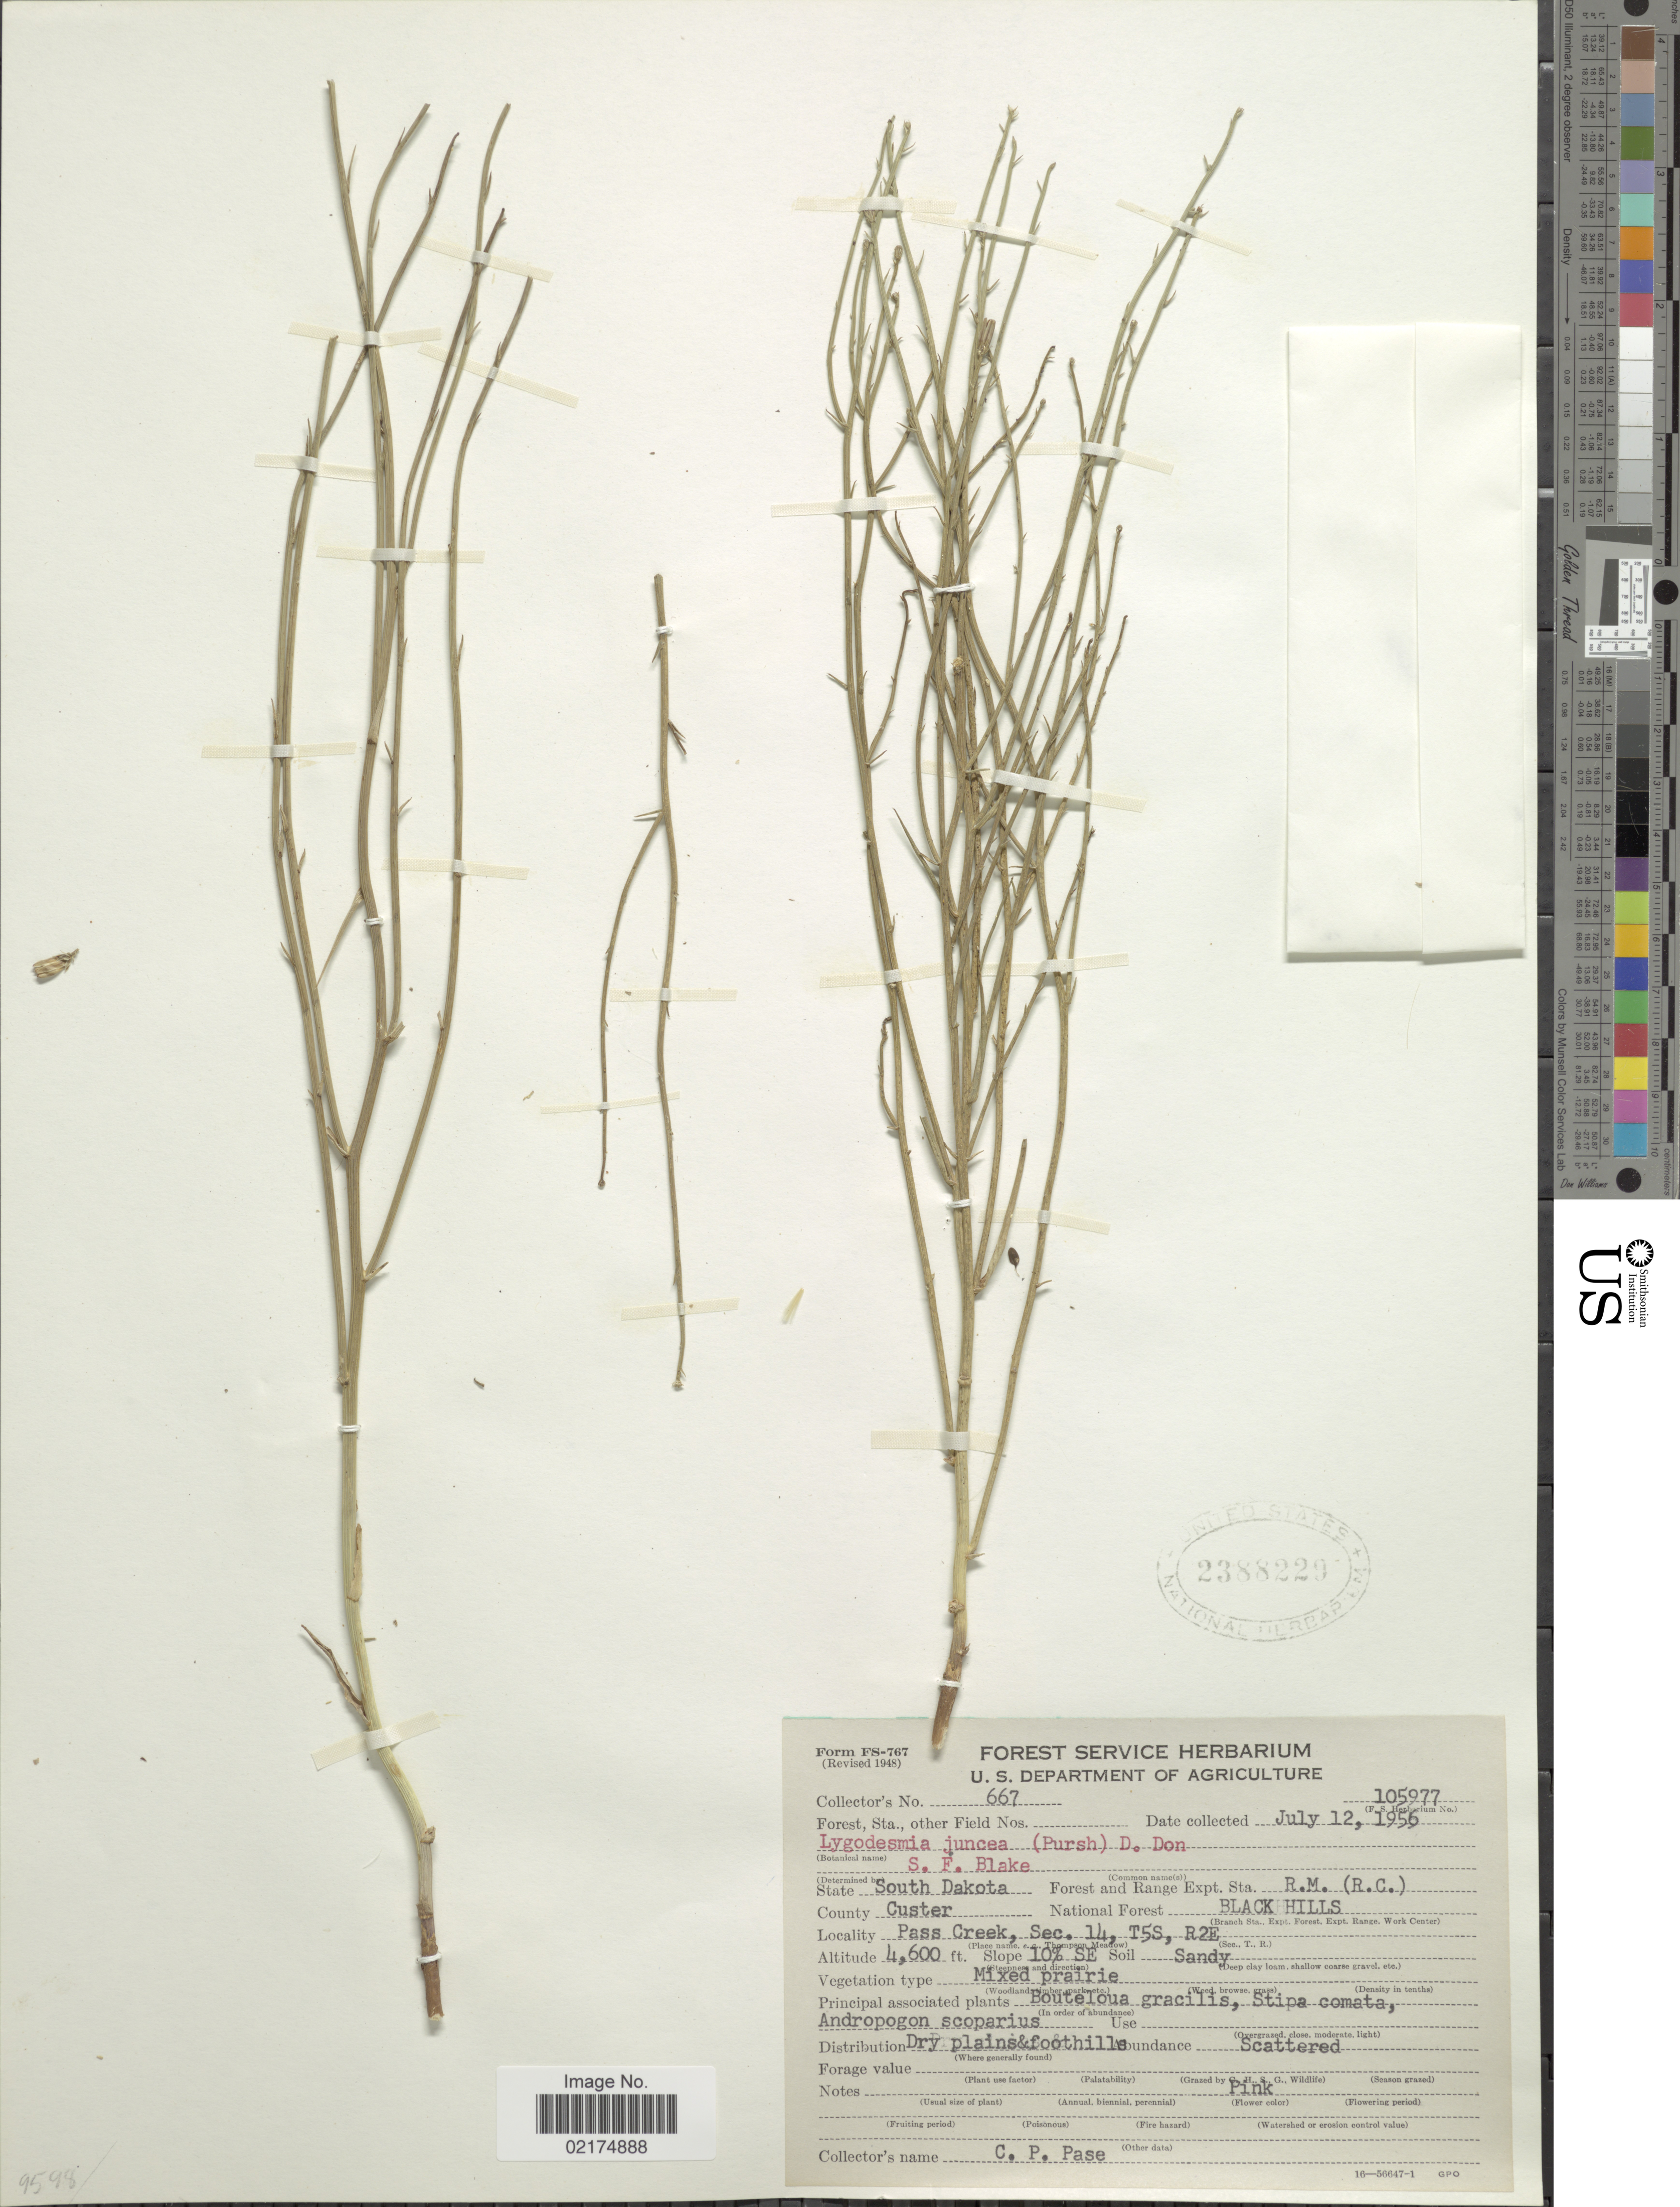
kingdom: Plantae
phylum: Tracheophyta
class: Magnoliopsida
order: Asterales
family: Asteraceae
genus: Lygodesmia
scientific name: Lygodesmia juncea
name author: D. Don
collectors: C. P. Pase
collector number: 105977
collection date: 1956-07-12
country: United States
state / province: South Dakota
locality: County Custer, National Forest Black Hills, Pass Creek, Sec. 14, T5S, R2E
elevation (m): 1402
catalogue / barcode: US 2388229